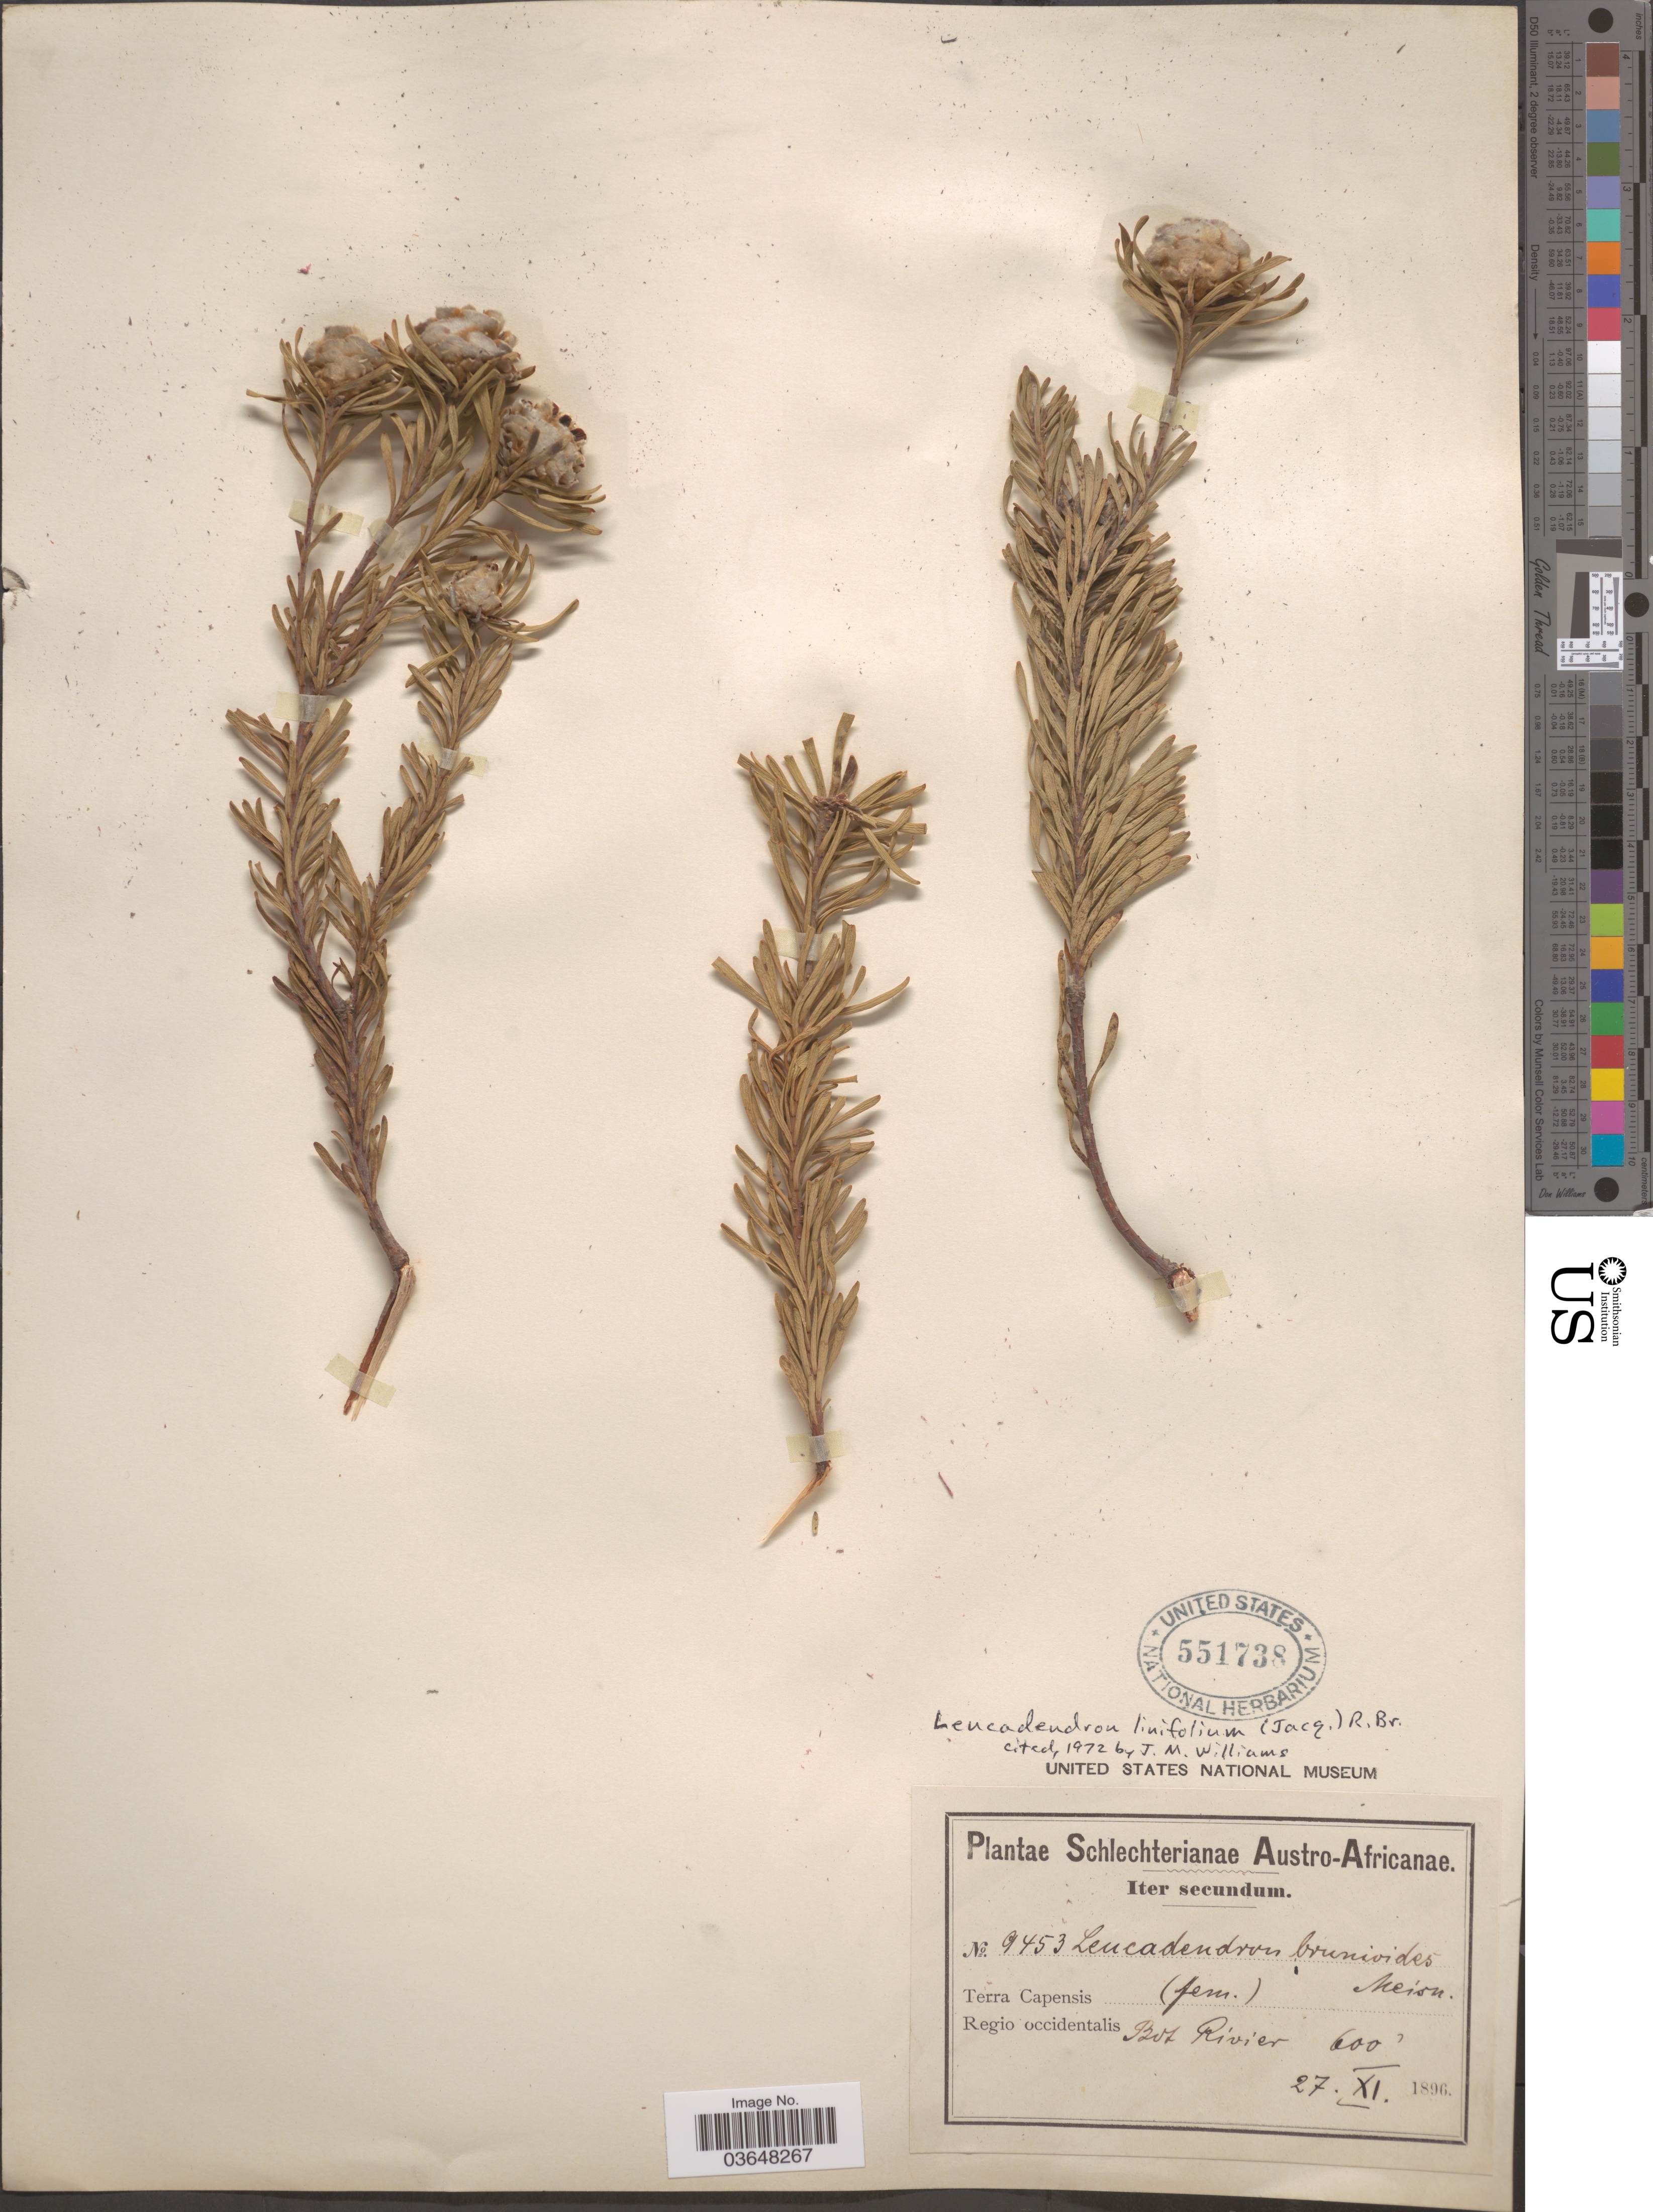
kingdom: Plantae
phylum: Tracheophyta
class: Magnoliopsida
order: Proteales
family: Proteaceae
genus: Leucadendron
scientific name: Leucadendron linifolium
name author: R. Br.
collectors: Schlechter, --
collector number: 9453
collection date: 1896-11-27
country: South Africa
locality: Austro-Africanae. Terra Capensis. Regio occidentalis Bot Rivier.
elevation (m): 183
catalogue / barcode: US 551738